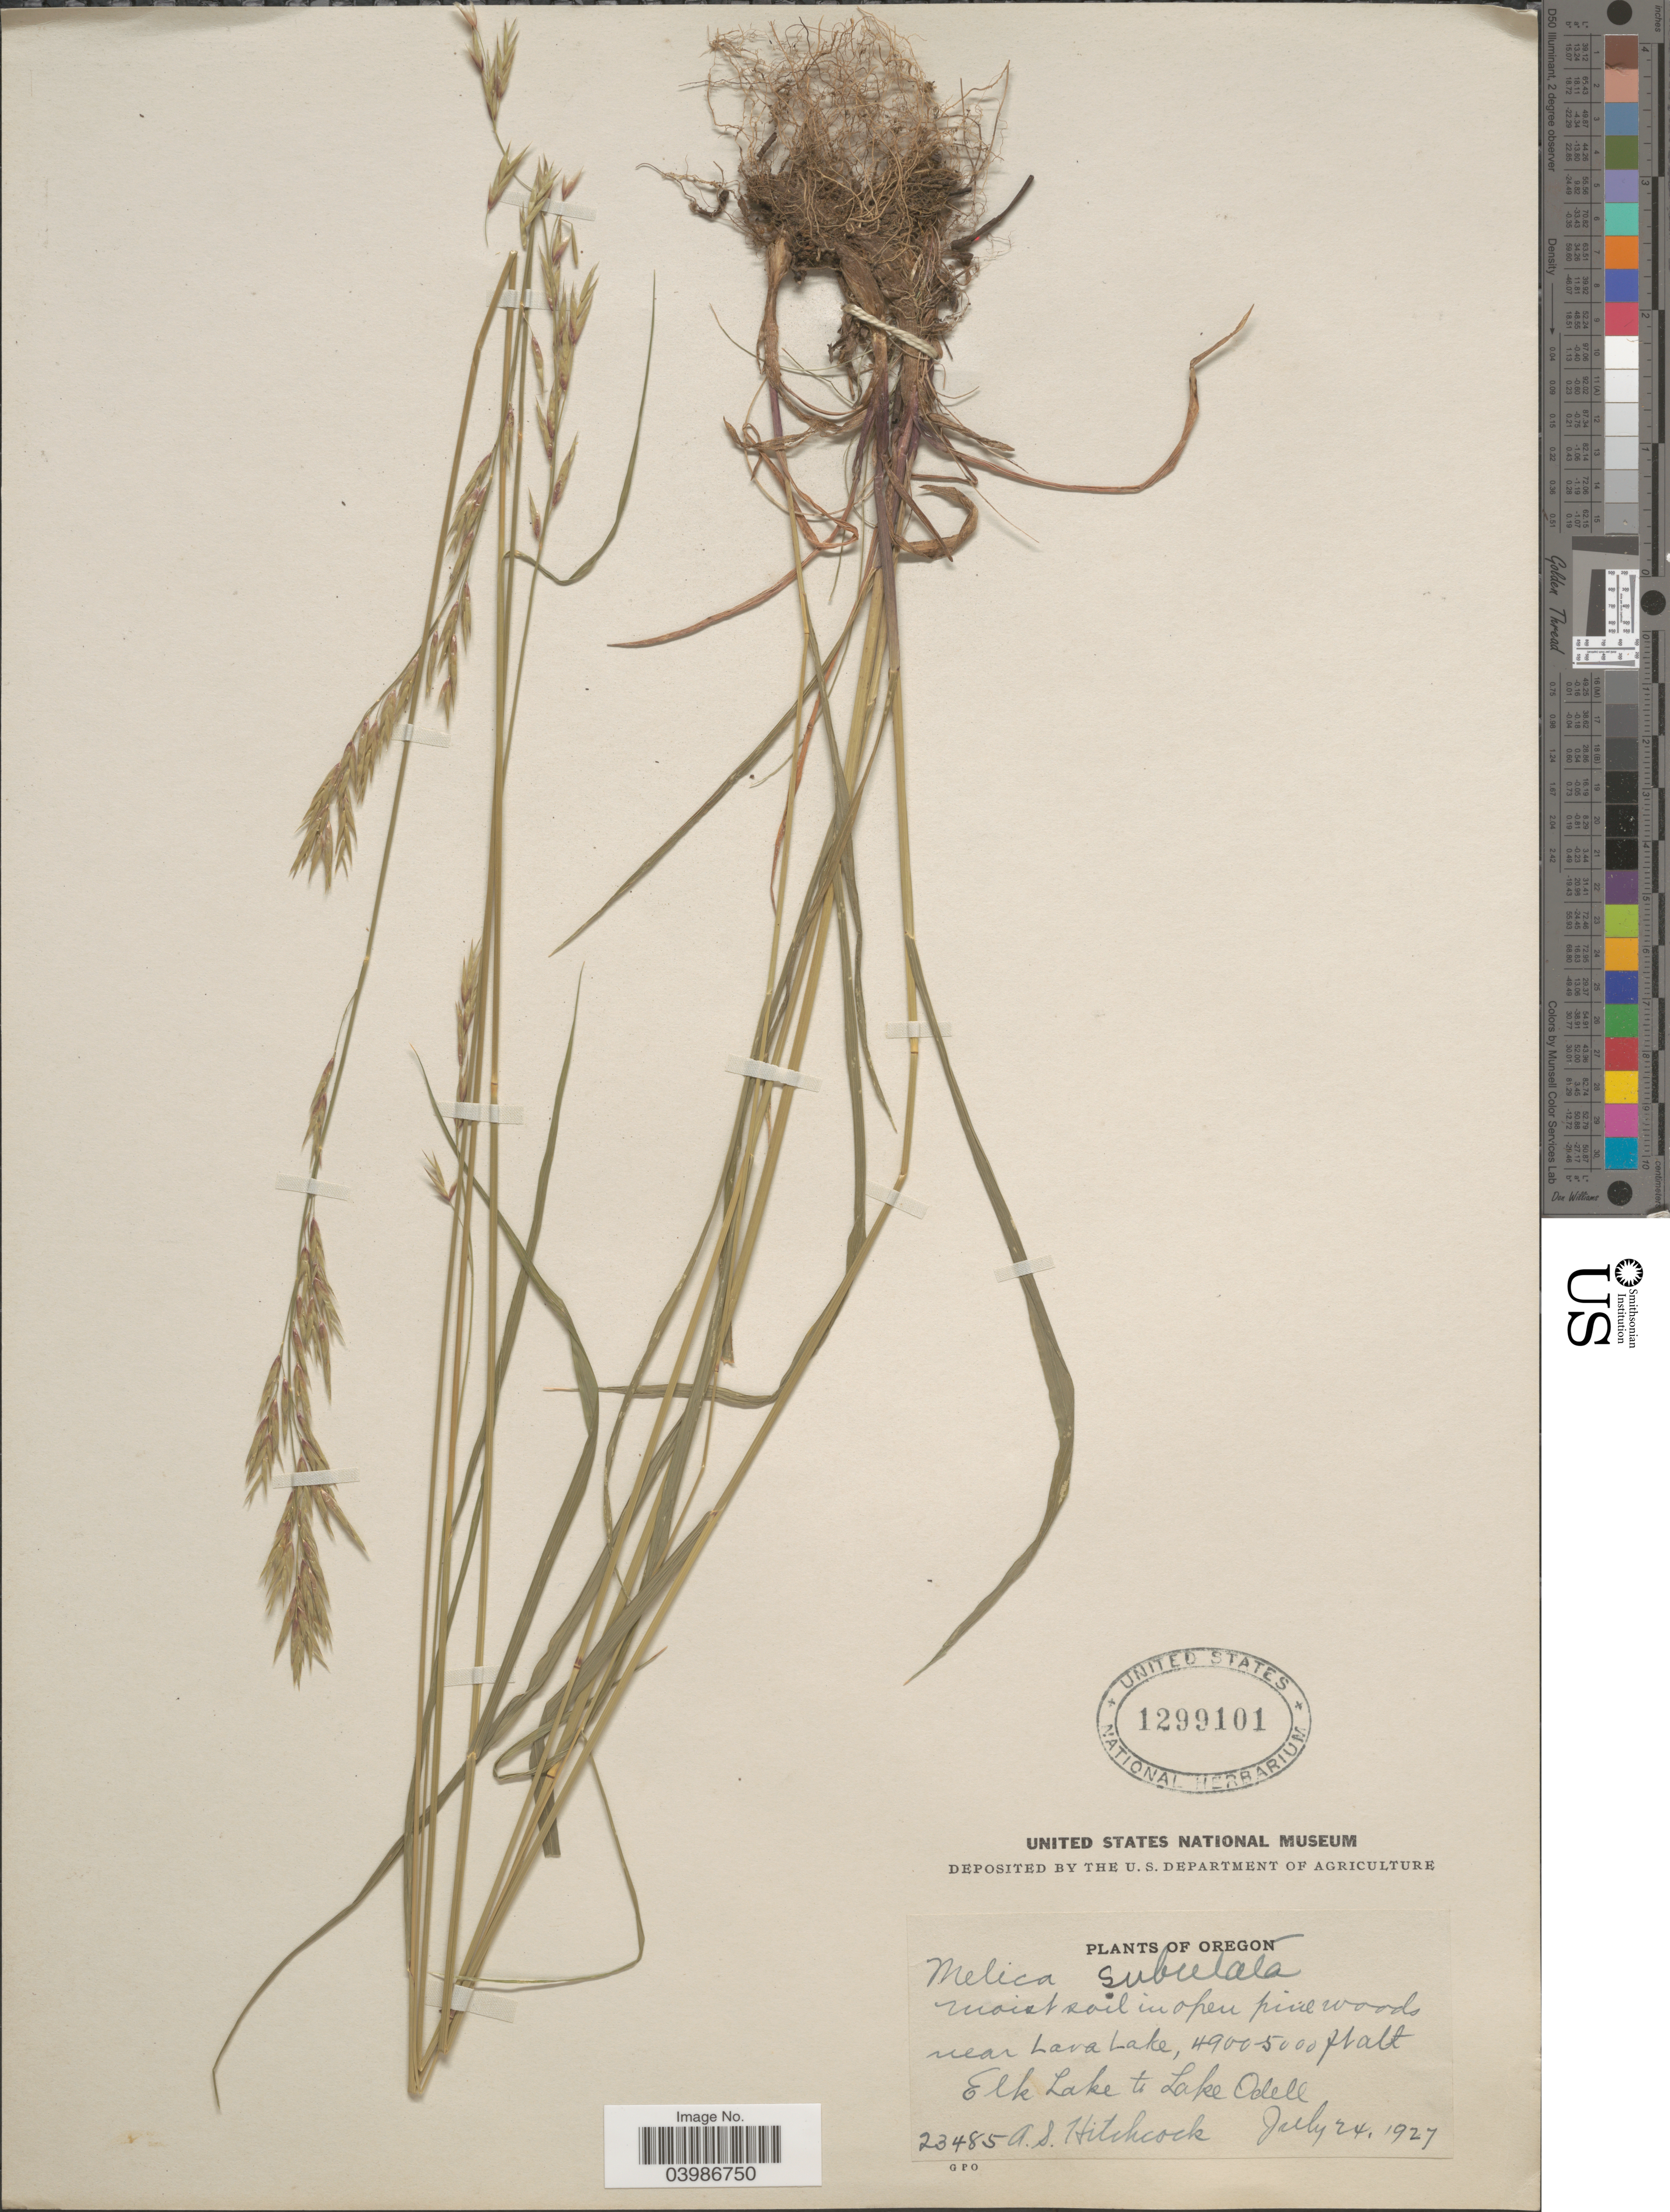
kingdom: Plantae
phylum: Tracheophyta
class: Liliopsida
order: Poales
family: Poaceae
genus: Melica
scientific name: Melica subulata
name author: (Griseb.) Scribn.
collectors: A. S. Hitchcock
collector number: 23485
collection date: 1927-07-24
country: United States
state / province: Oregon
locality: Near Lava Lake, Elk Lake to Lake Odell.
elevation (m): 1494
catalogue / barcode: US 1299101